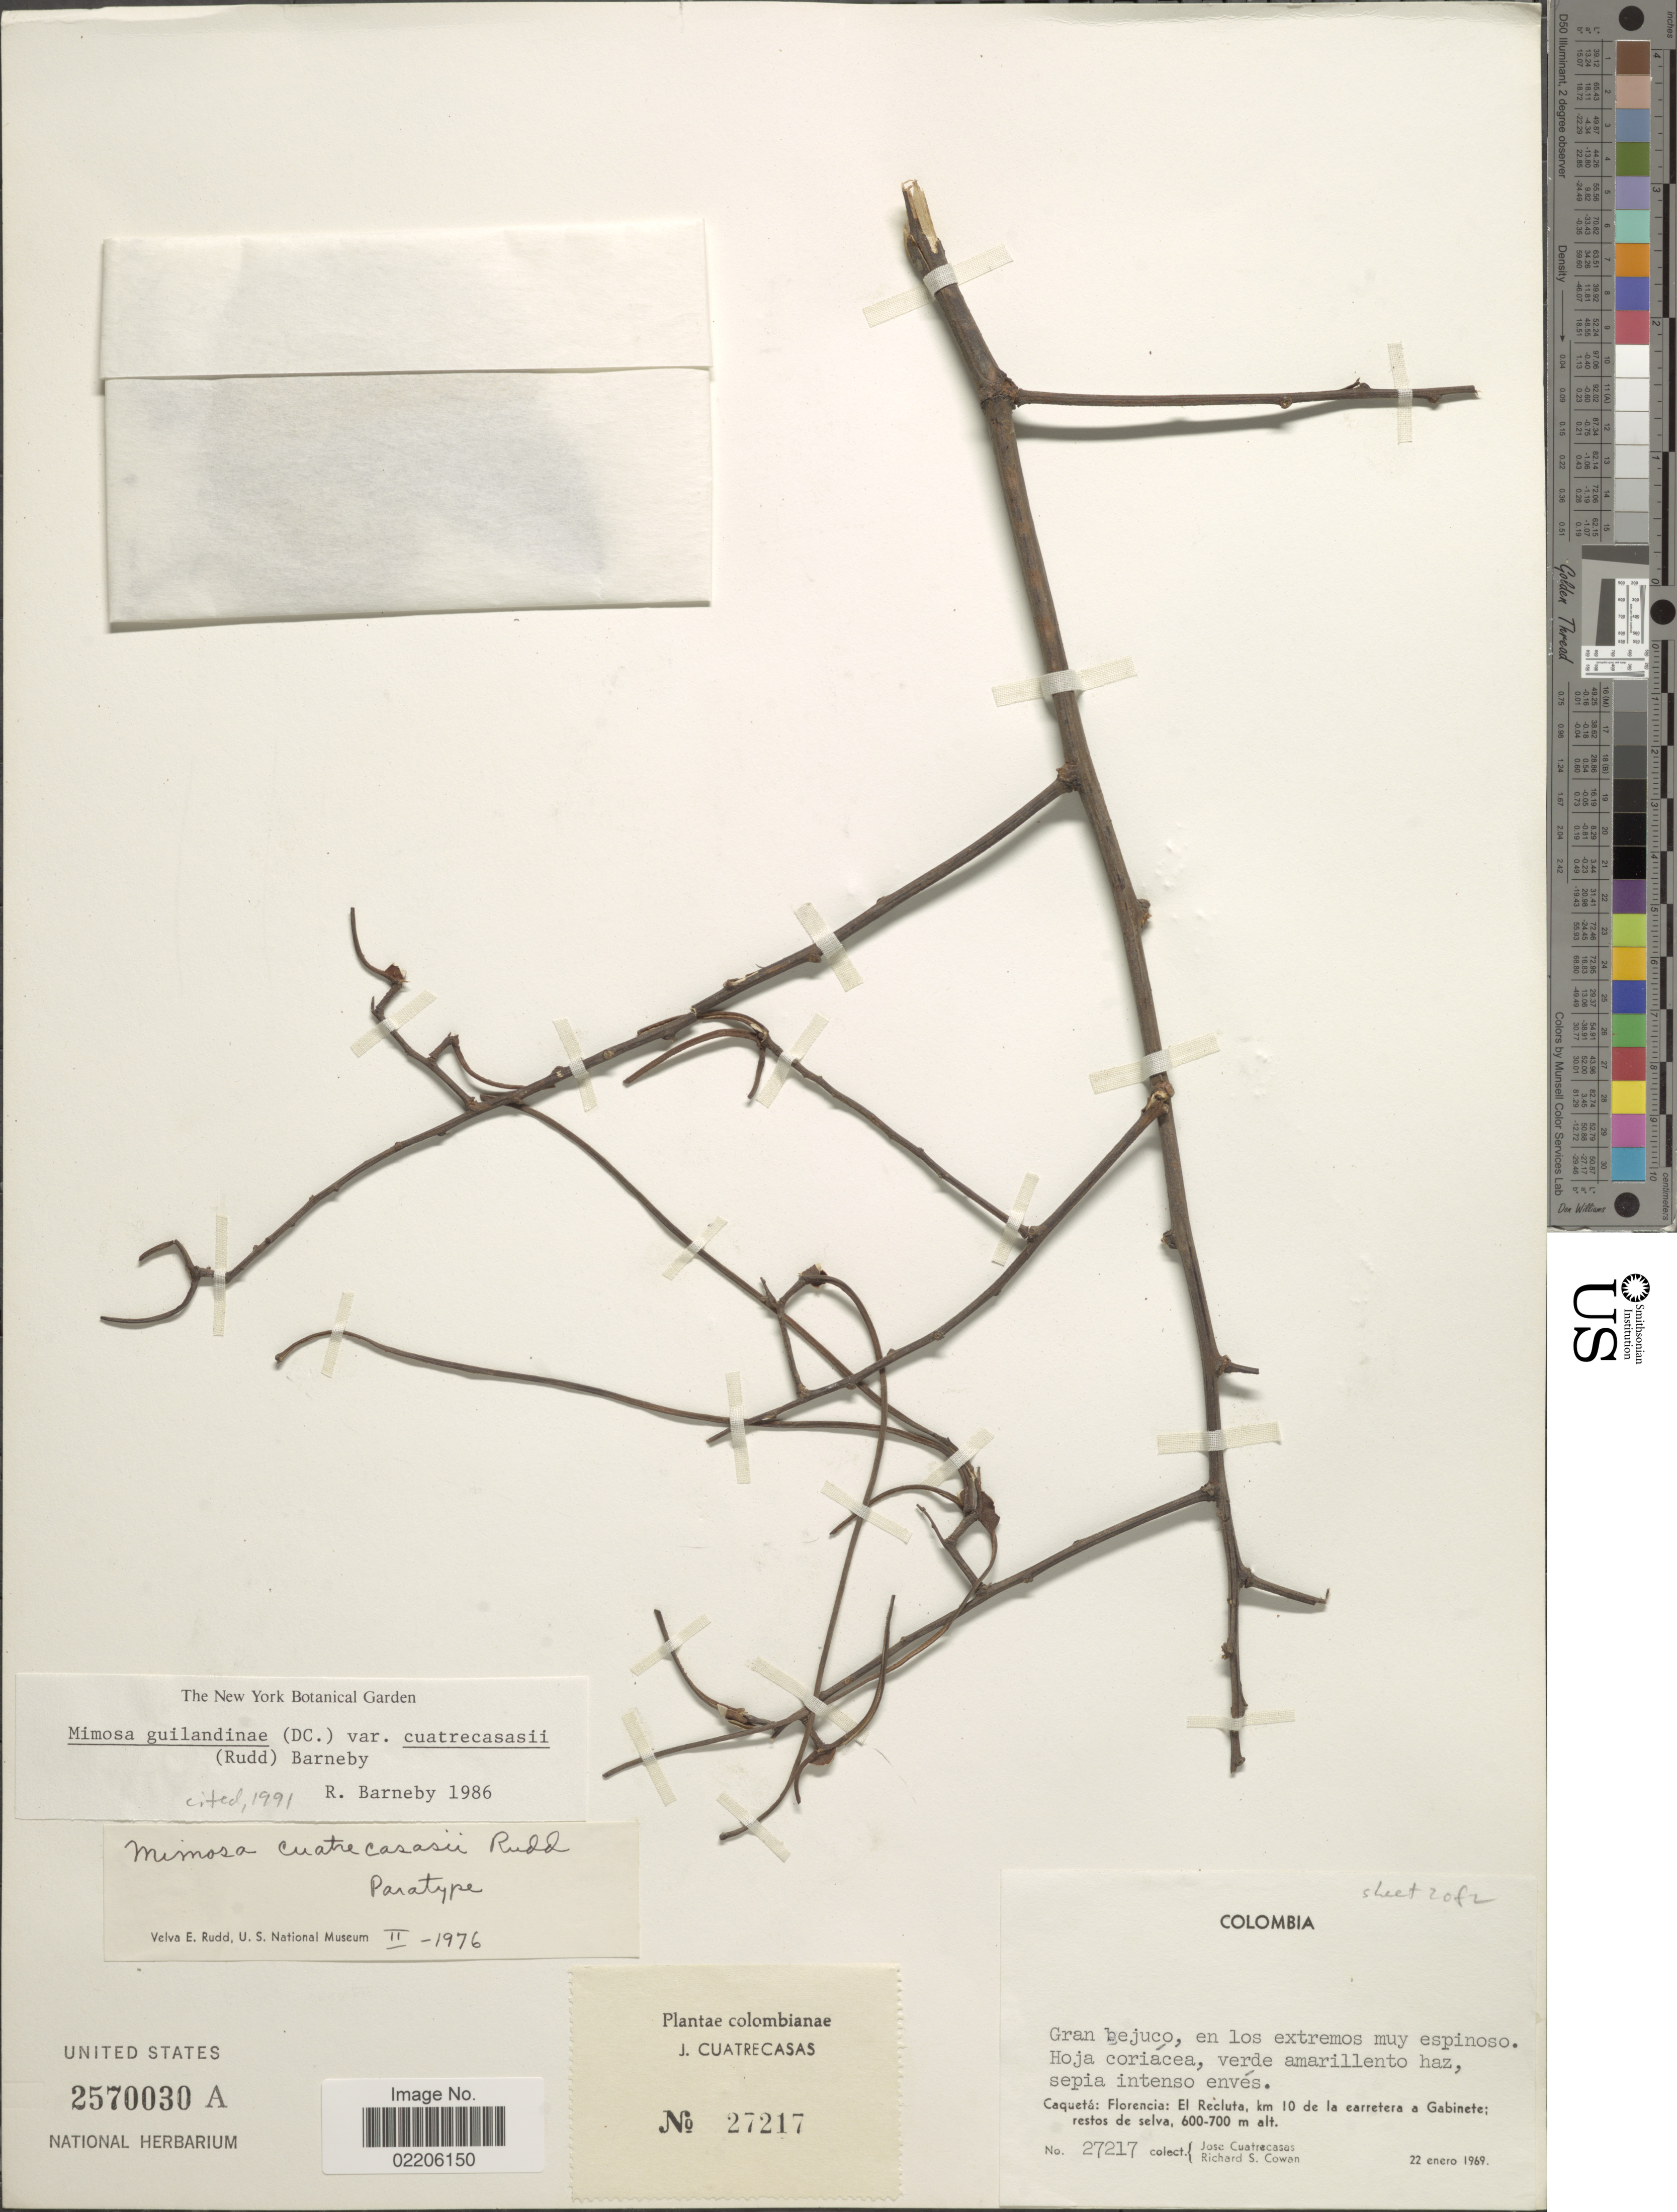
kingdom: Plantae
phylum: Tracheophyta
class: Magnoliopsida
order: Fabales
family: Fabaceae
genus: Mimosa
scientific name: Mimosa guilandinae var. cuatrecasasii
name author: (Rudd) Barneby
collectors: J. Cuatrecasas & R. S. Cowan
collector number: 27217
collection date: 1969-01-22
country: Colombia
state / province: Caquetá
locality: Florencia: El Recluta, km 10 de la earretera a Gabinete; restos de selva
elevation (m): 600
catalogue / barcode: US 2570030A